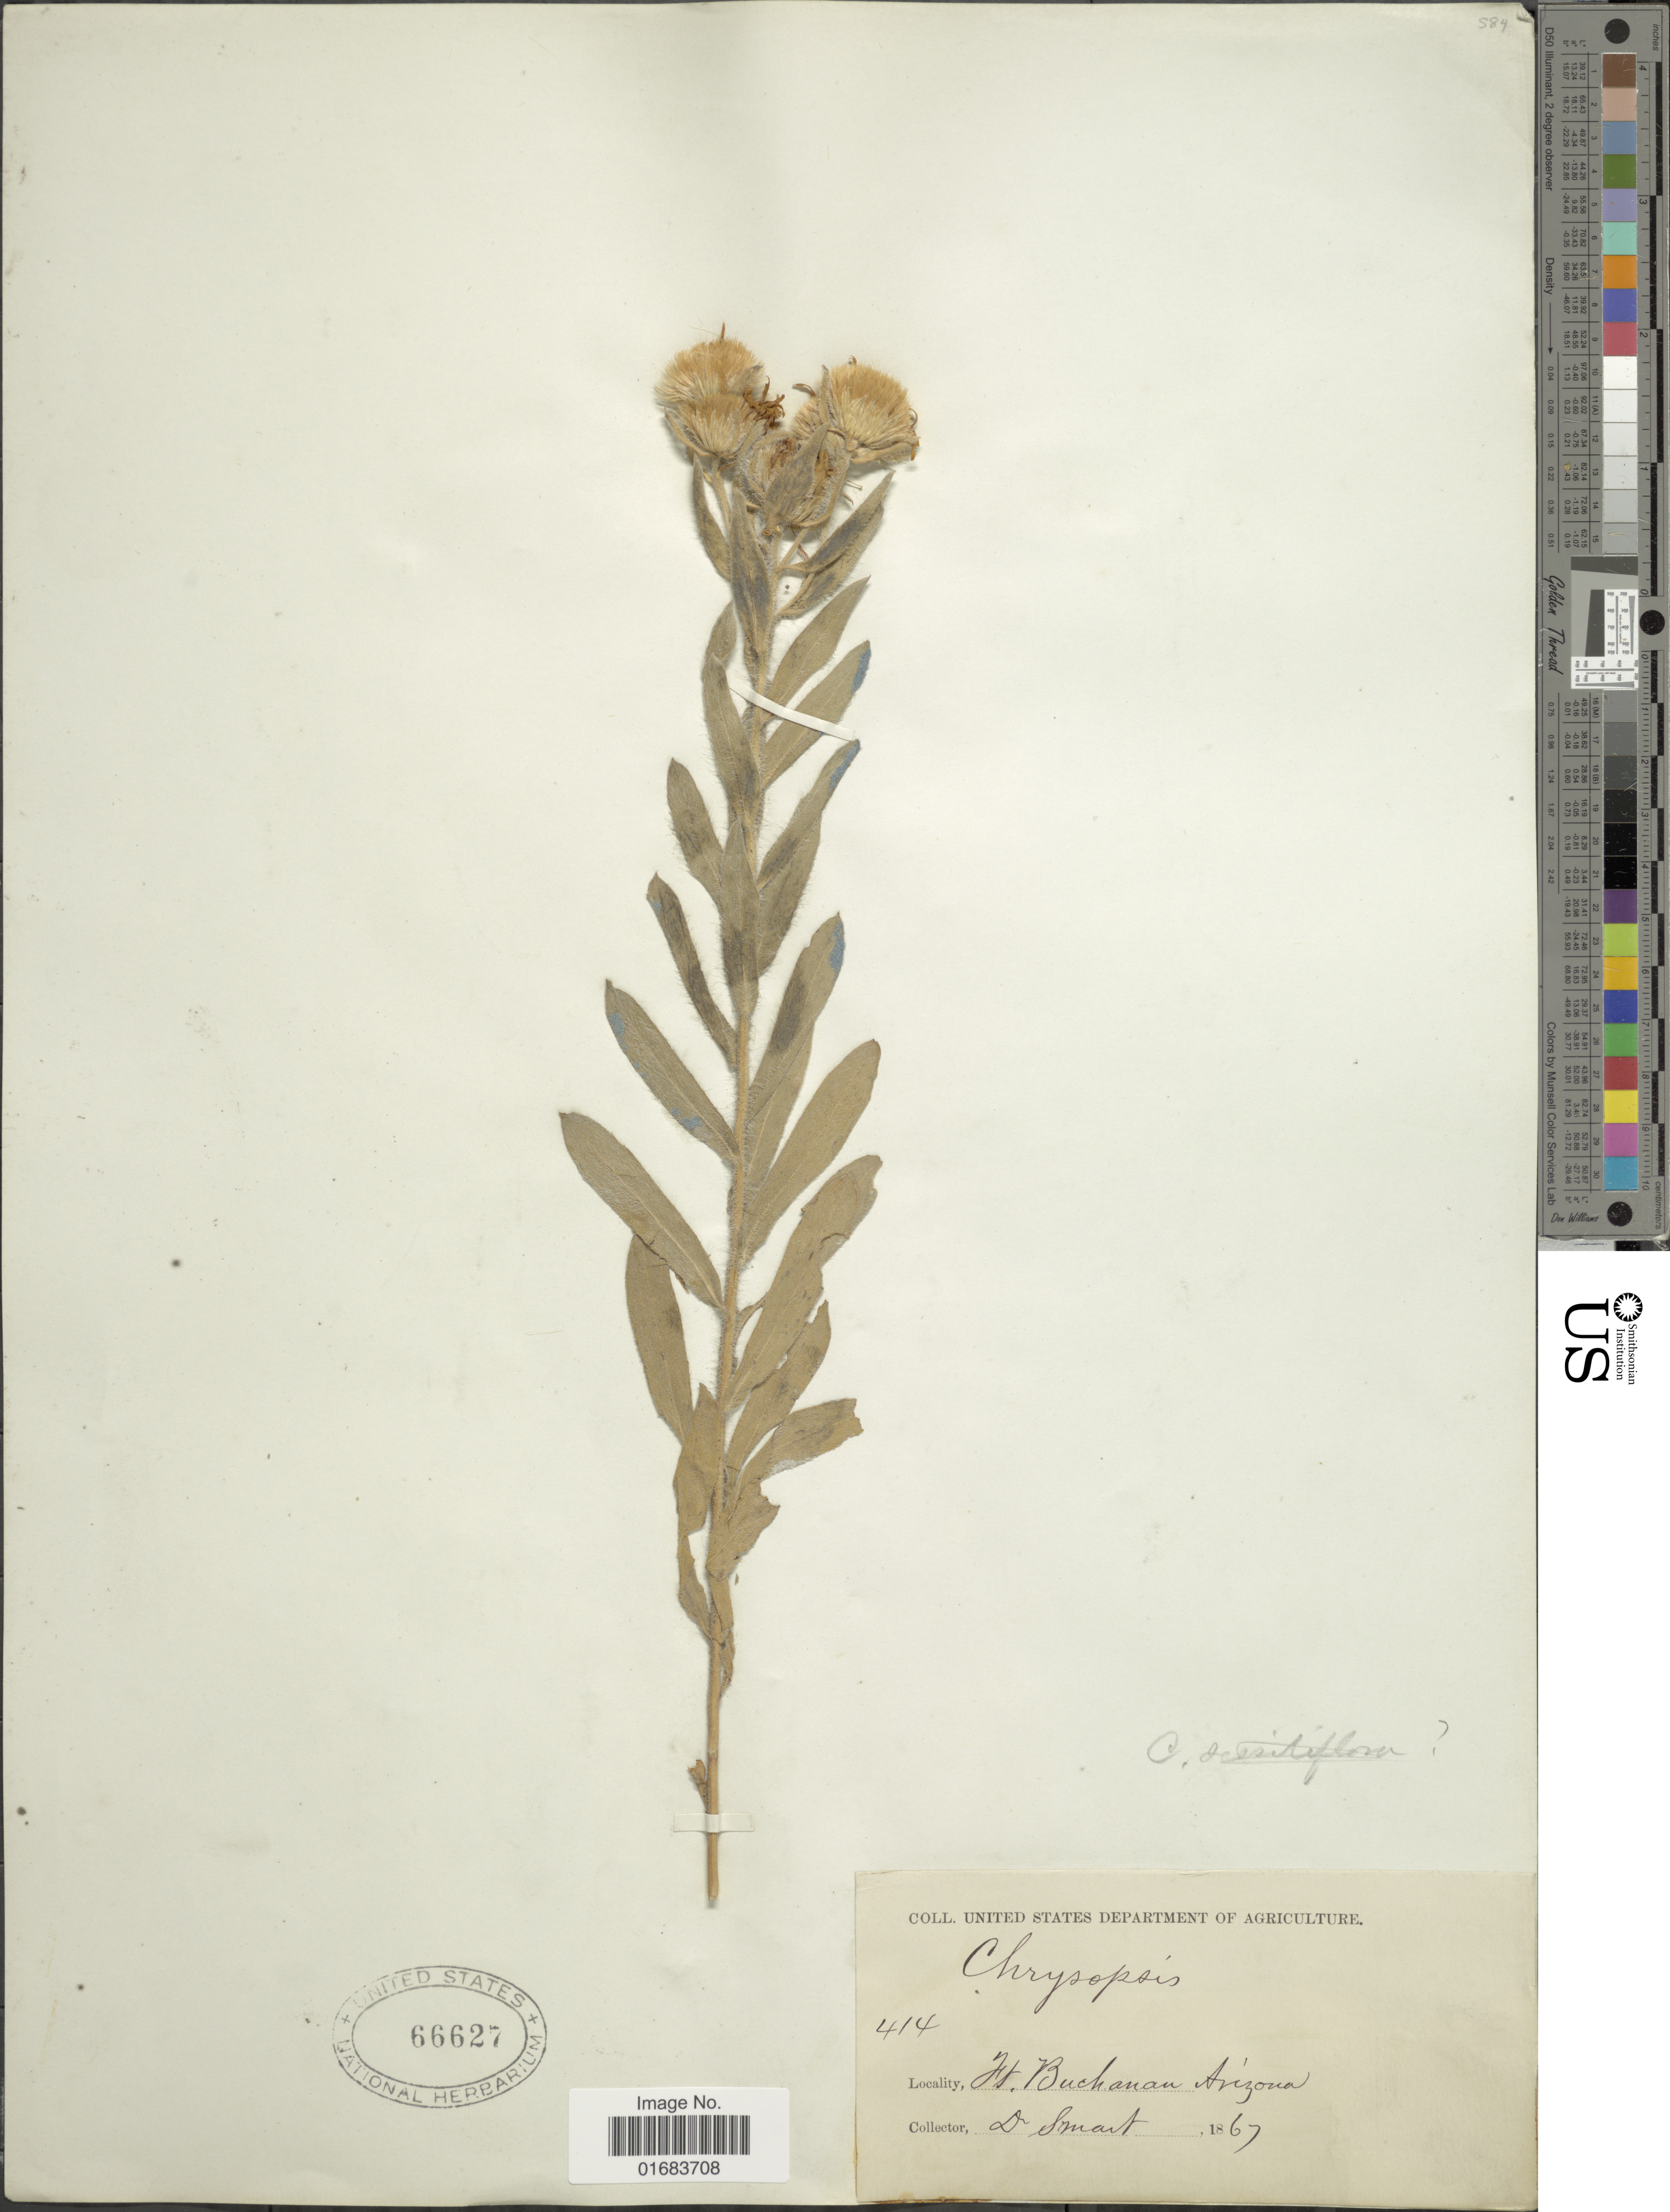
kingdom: Plantae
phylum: Tracheophyta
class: Magnoliopsida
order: Asterales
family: Asteraceae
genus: Chrysopsis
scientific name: Chrysopsis sp.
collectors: D. R. Smart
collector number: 414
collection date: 1867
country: United States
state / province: Arizona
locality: Ft. Buchanan.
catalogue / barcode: US 66627